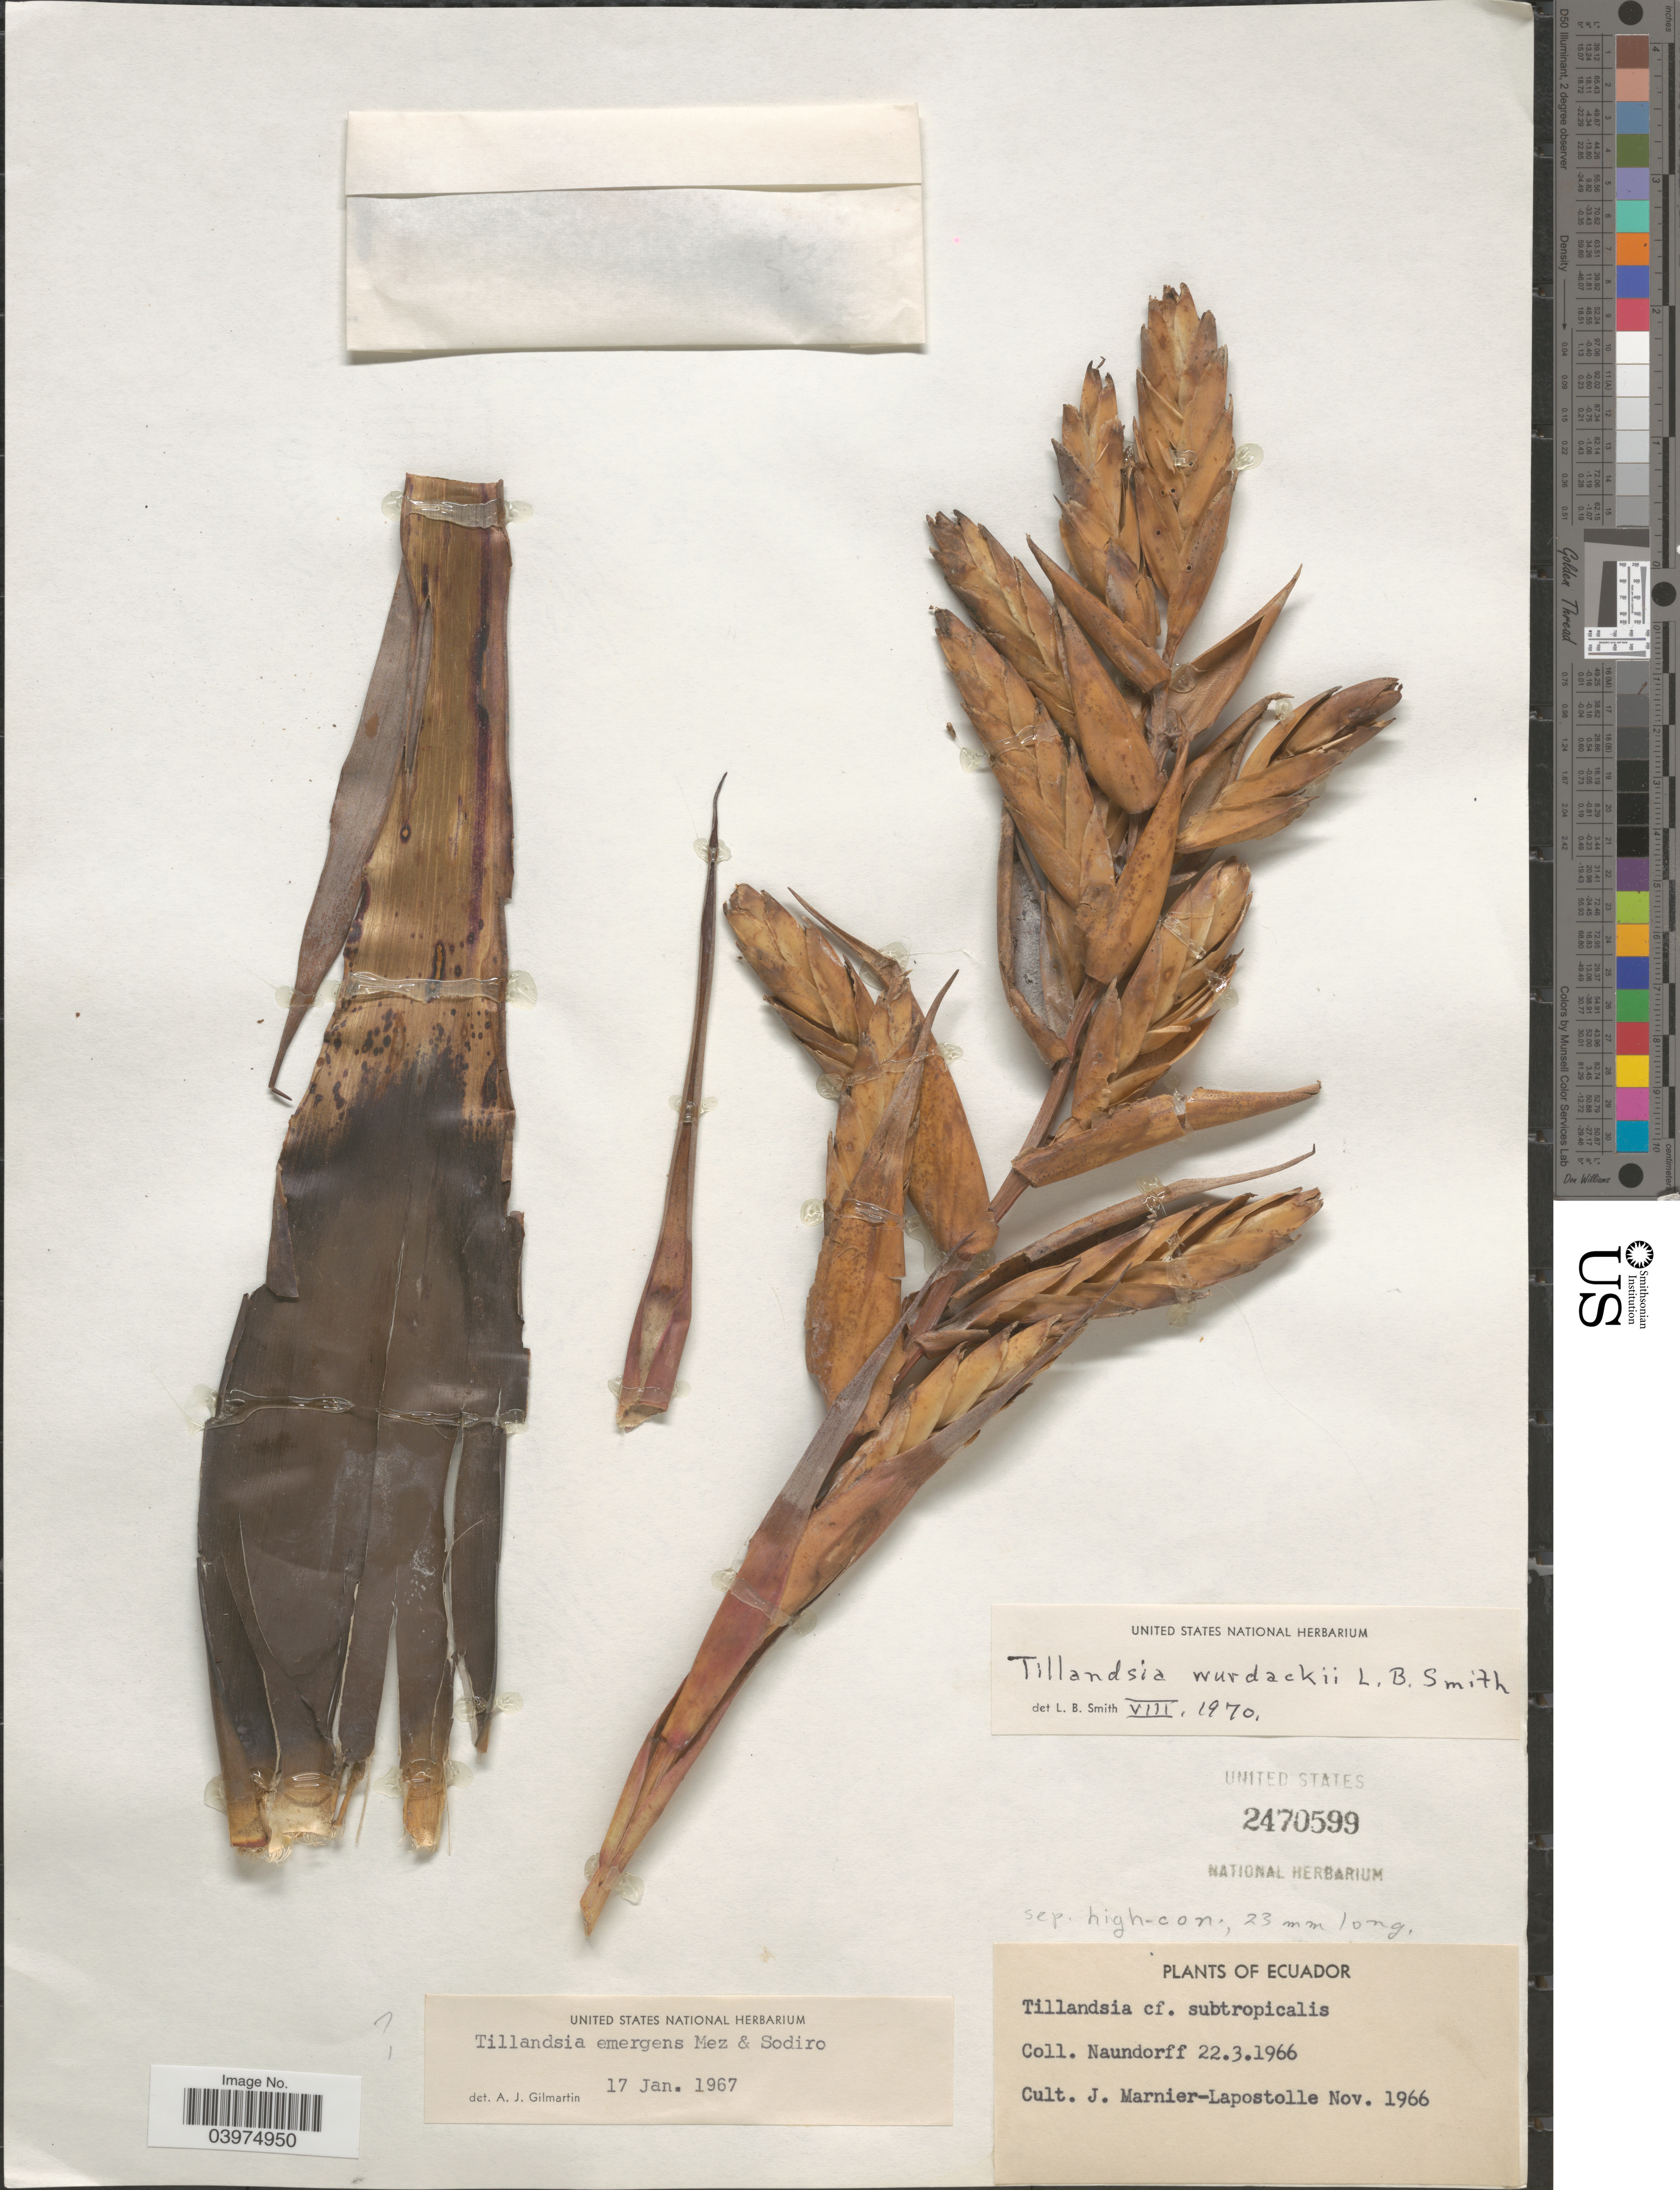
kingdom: Plantae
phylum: Tracheophyta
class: Liliopsida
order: Poales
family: Bromeliaceae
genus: Tillandsia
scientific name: Tillandsia wurdackii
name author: L.B. Sm.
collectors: J. Marnier-Lapostolle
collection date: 1966-11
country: Ecuador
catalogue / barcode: US 2470599